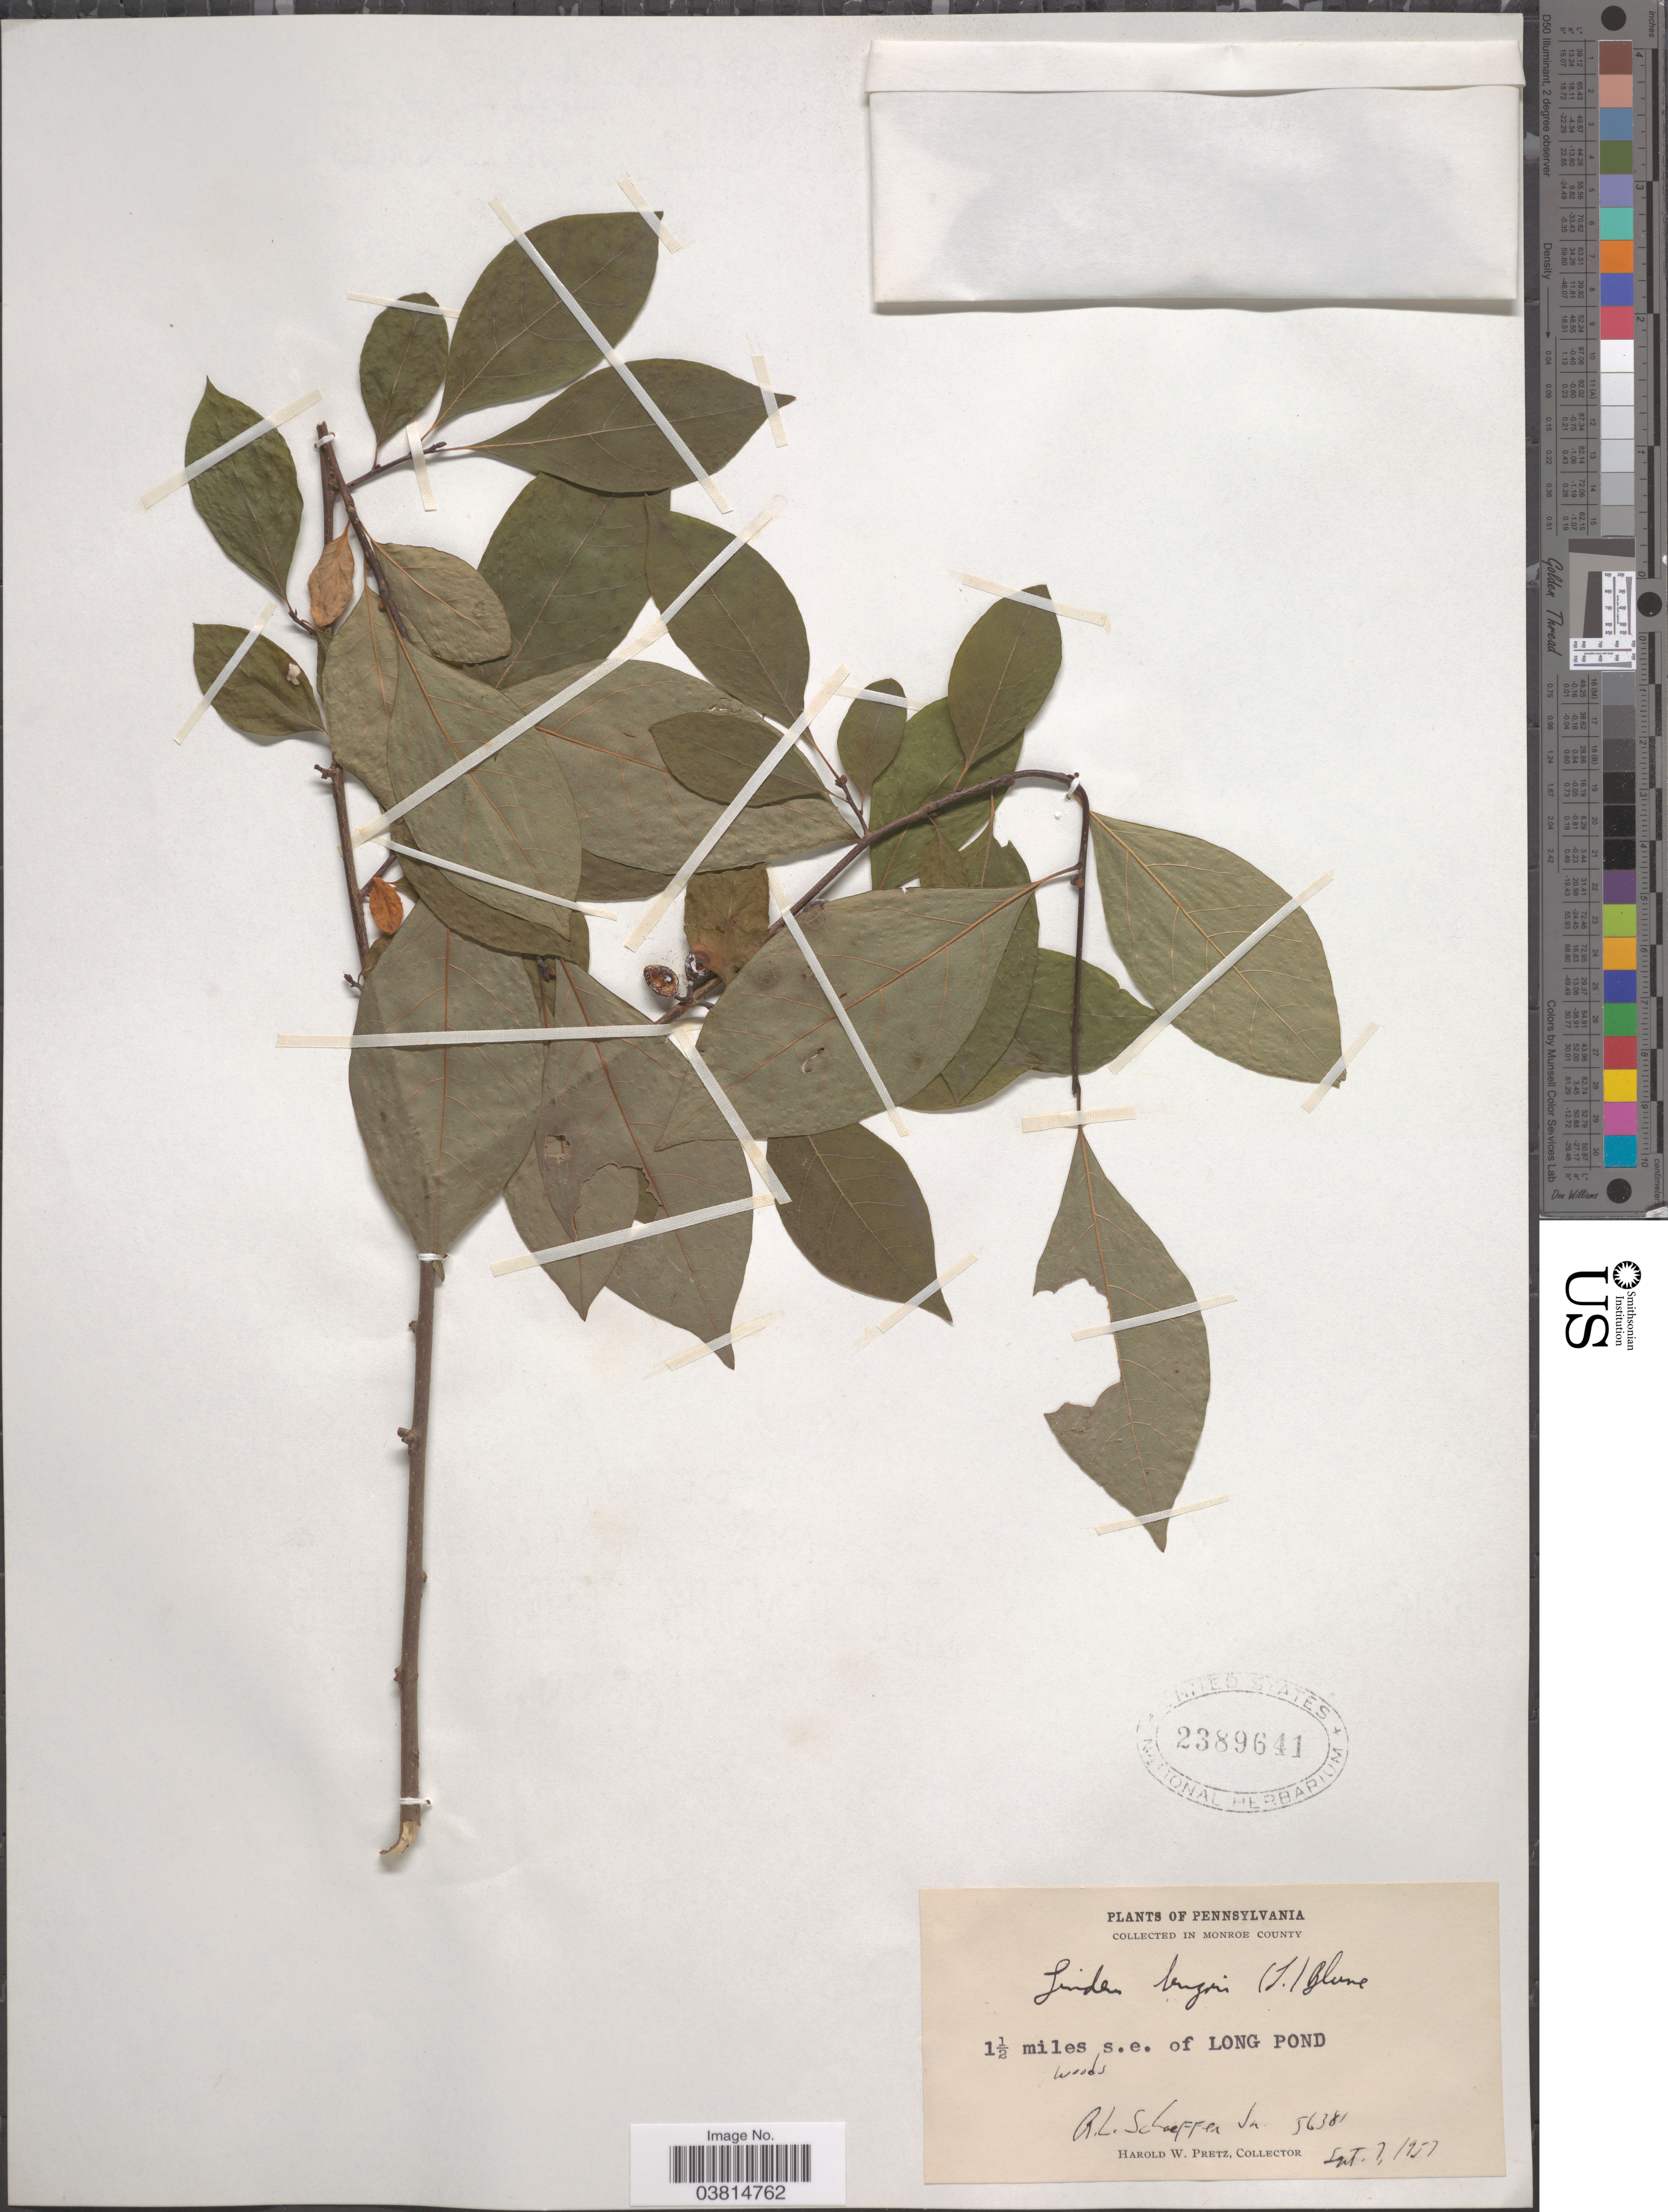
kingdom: Plantae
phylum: Tracheophyta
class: Magnoliopsida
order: Laurales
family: Lauraceae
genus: Lindera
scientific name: Lindera benzoin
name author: (L.) Blume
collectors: H. W. Pretz & R. L. Schaeffer Jr.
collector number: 56381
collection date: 1957-09-07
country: United States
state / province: Pennsylvania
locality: Monroe County. 1½ miles s.e. of Long Pond.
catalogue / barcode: US 2389641